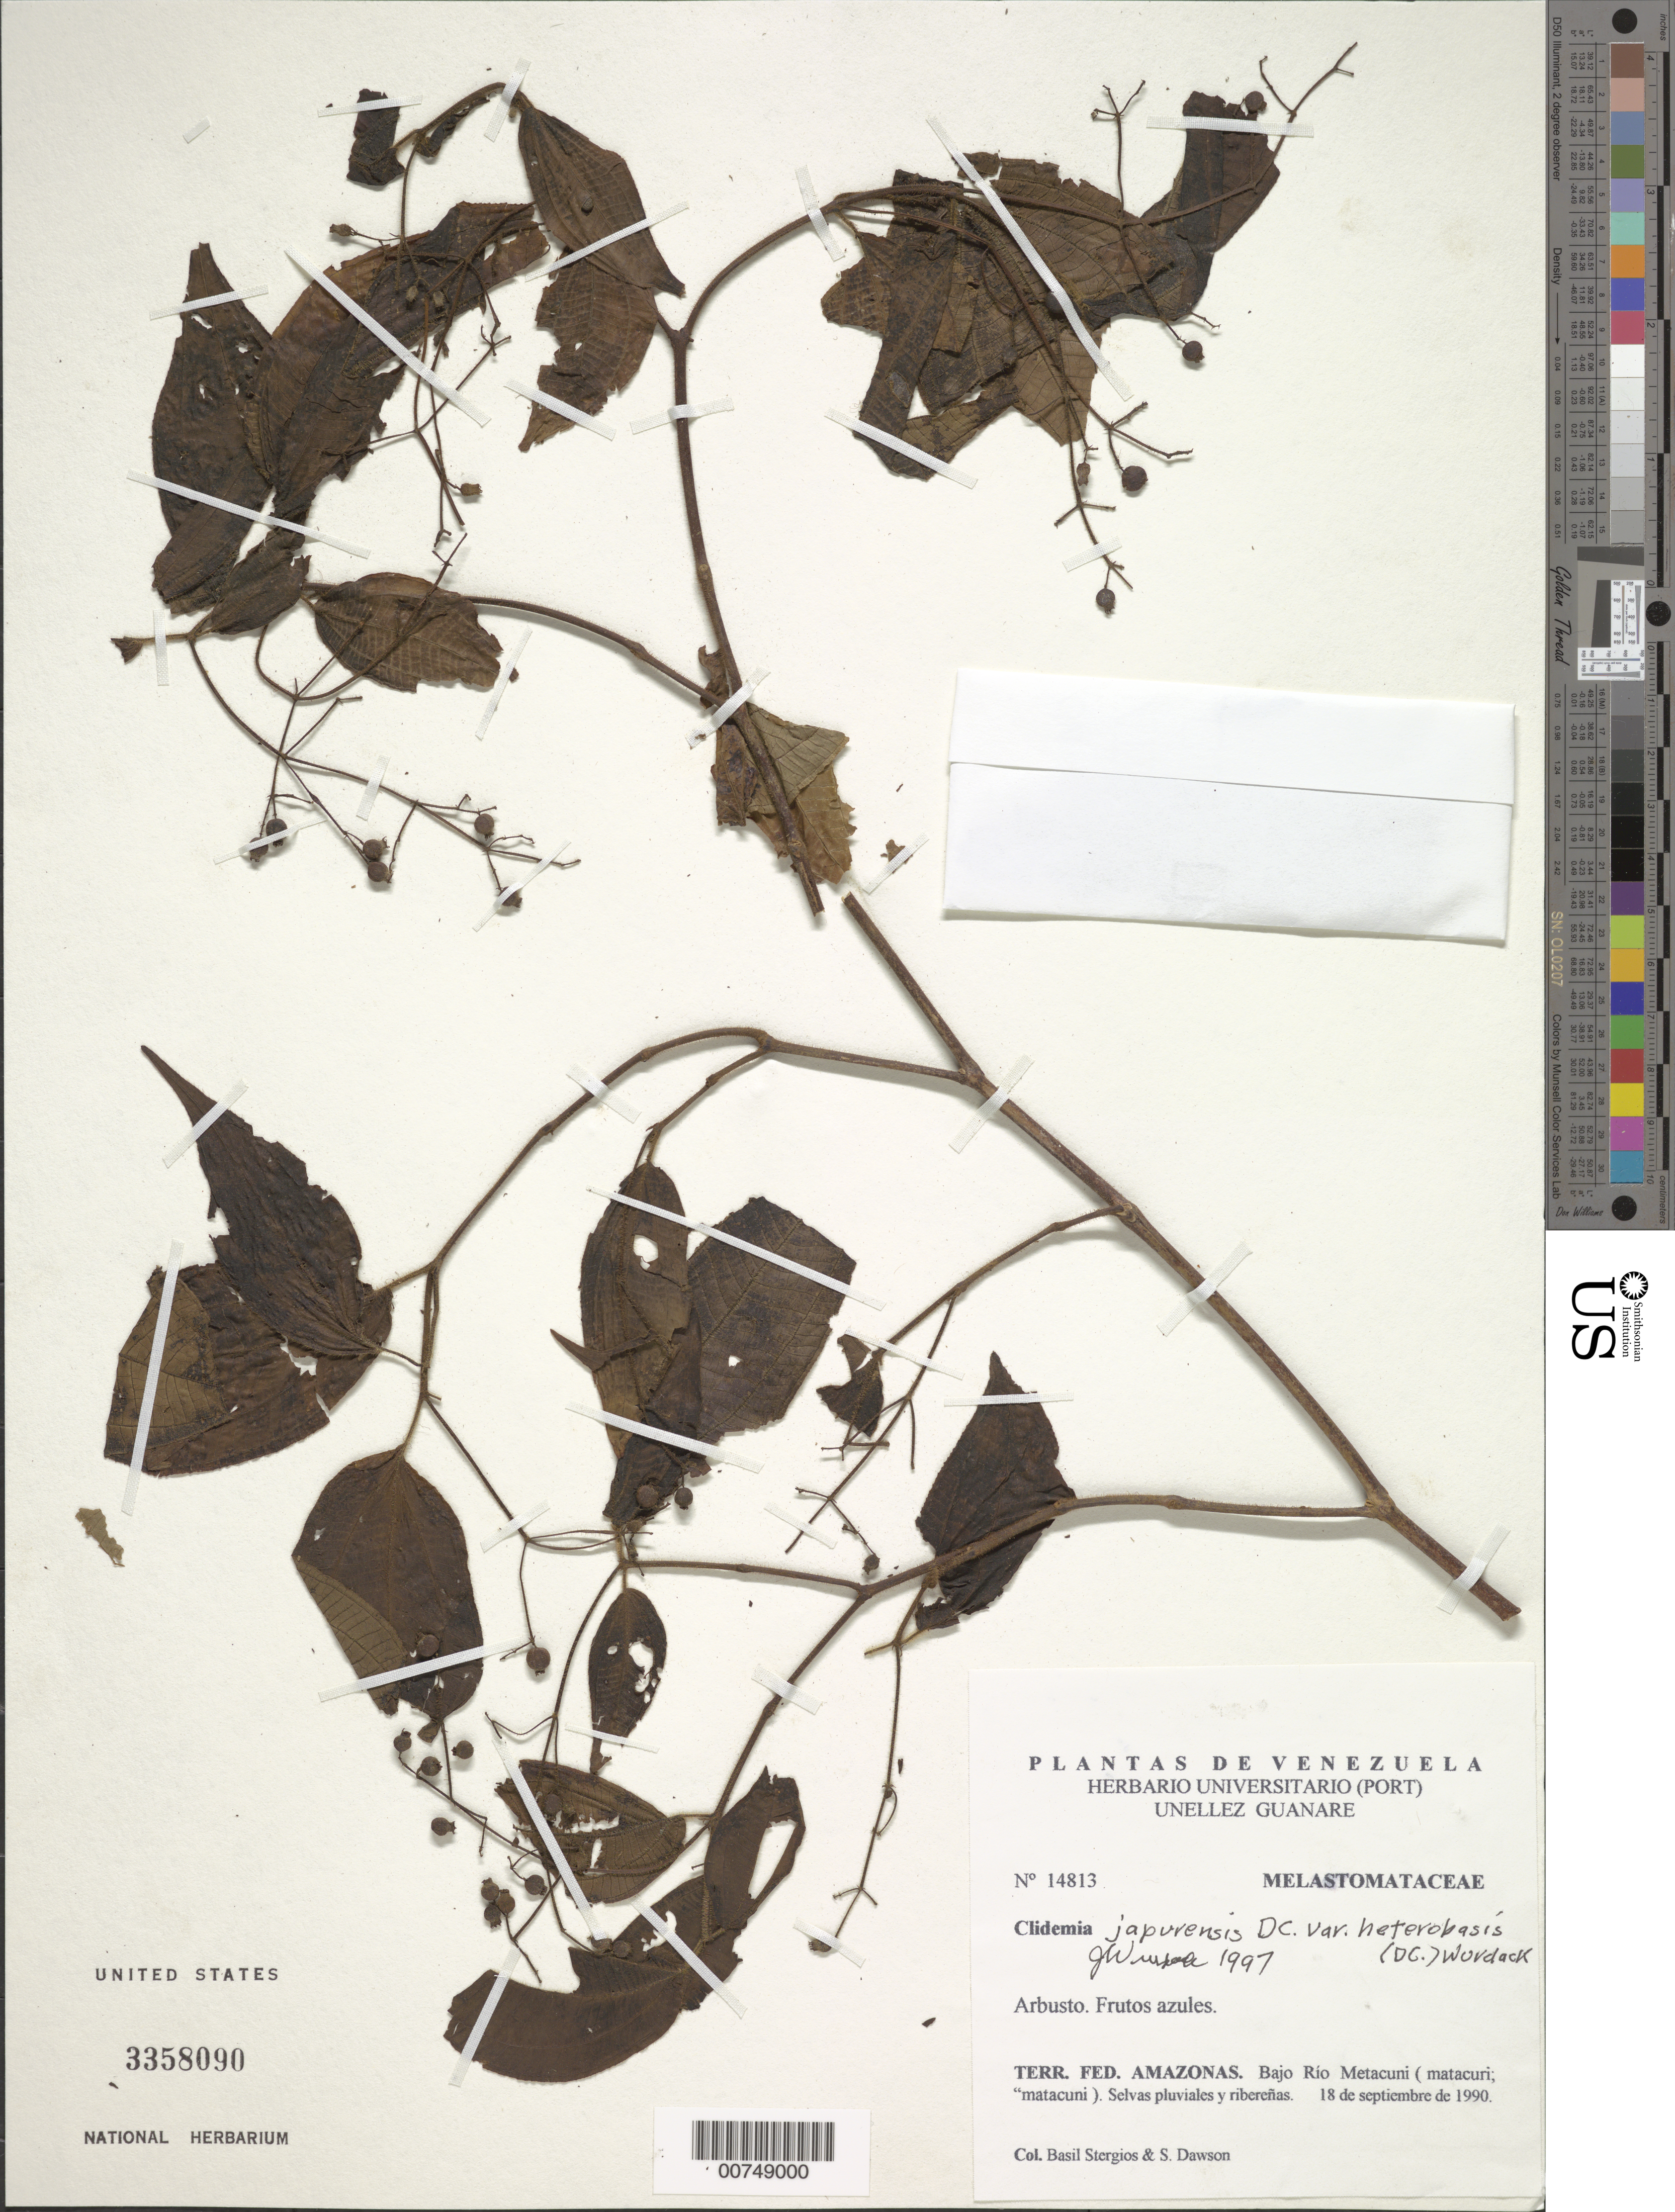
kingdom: Plantae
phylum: Tracheophyta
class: Magnoliopsida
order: Myrtales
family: Melastomataceae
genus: Clidemia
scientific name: Clidemia japurensis var. heterobasis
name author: (DC.) Wurdack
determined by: Wurdack, John J., (US), US (UNITED STATES)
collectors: B. G. Stergios & S. Dawson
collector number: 14813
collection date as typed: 18-Sep-90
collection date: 1990-09-18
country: Venezuela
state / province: Amazonas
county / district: Alto Orinoco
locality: Bajo río Metacuni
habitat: Selvas pluviales y riberenas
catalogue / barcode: US 3358090